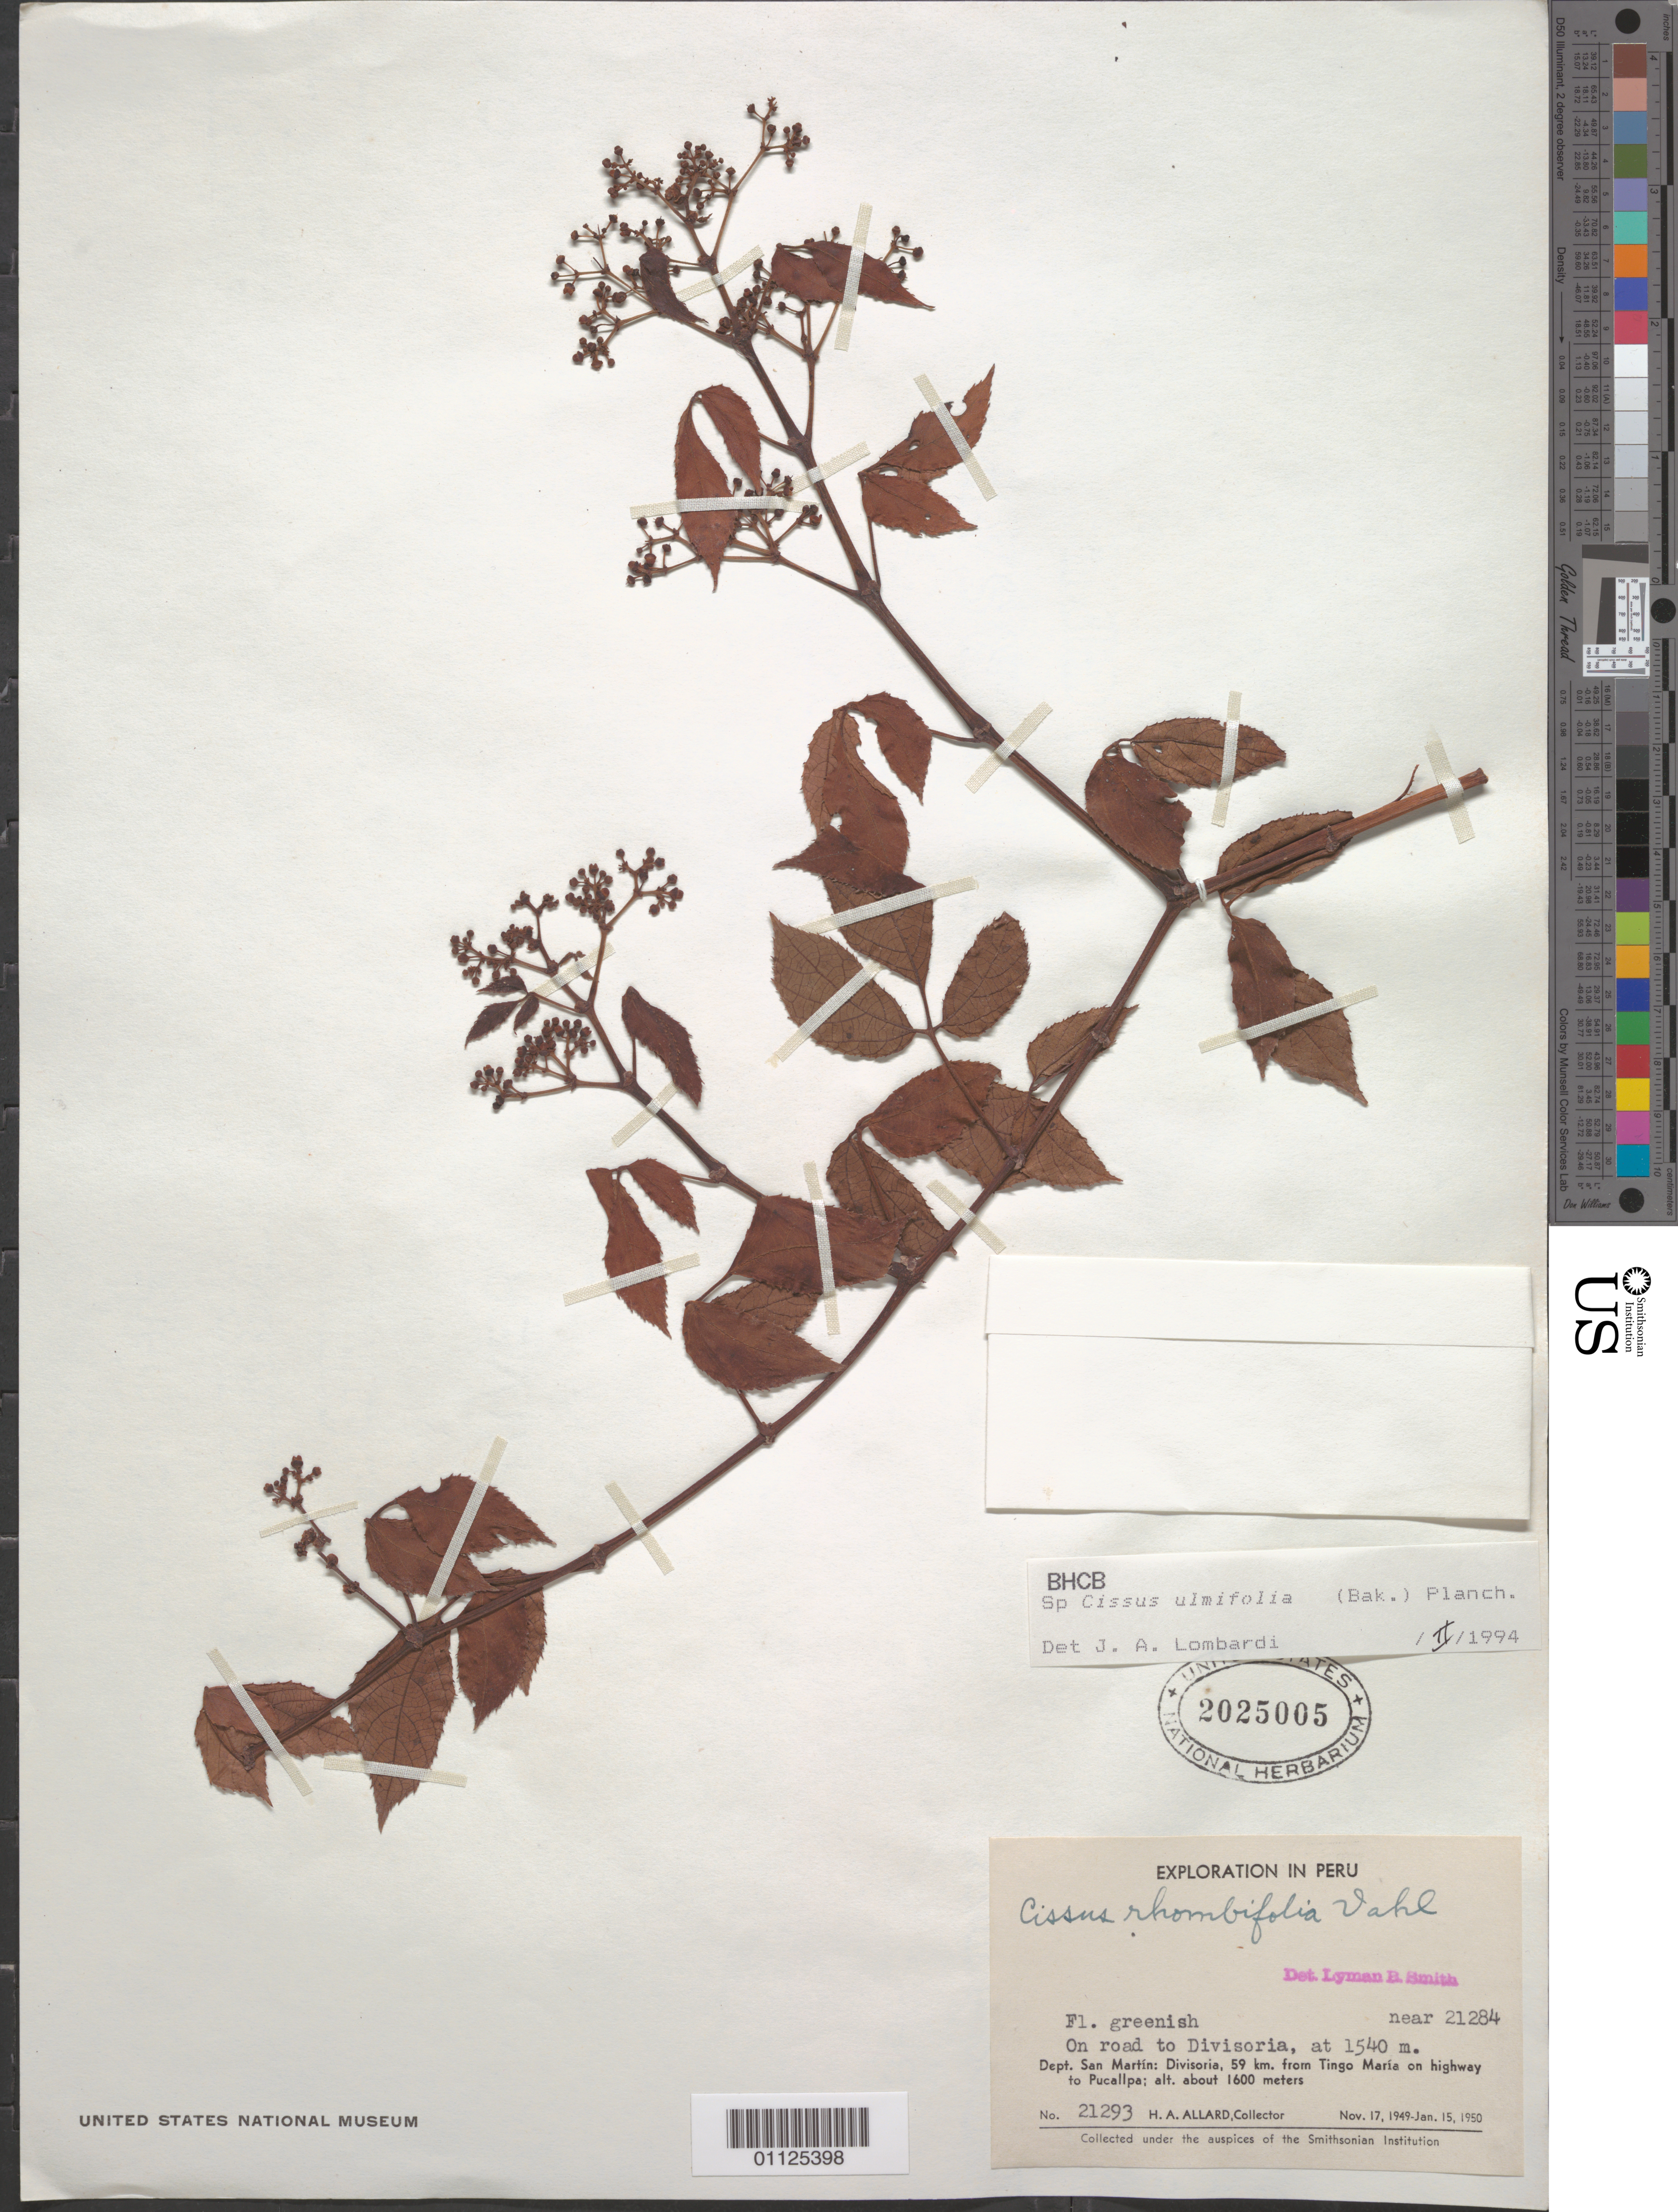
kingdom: Plantae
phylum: Tracheophyta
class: Magnoliopsida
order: Vitales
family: Vitaceae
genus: Cissus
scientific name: Cissus ulmifolia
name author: (Baker) Planch.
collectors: H. A. Allard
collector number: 21293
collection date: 1949-11-17/1950-01-15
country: Peru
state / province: San Martín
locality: Divisoria, 59 km from Tingo Maria on Hwy to Pucallpa.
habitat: on road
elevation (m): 1600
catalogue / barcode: US 2025005